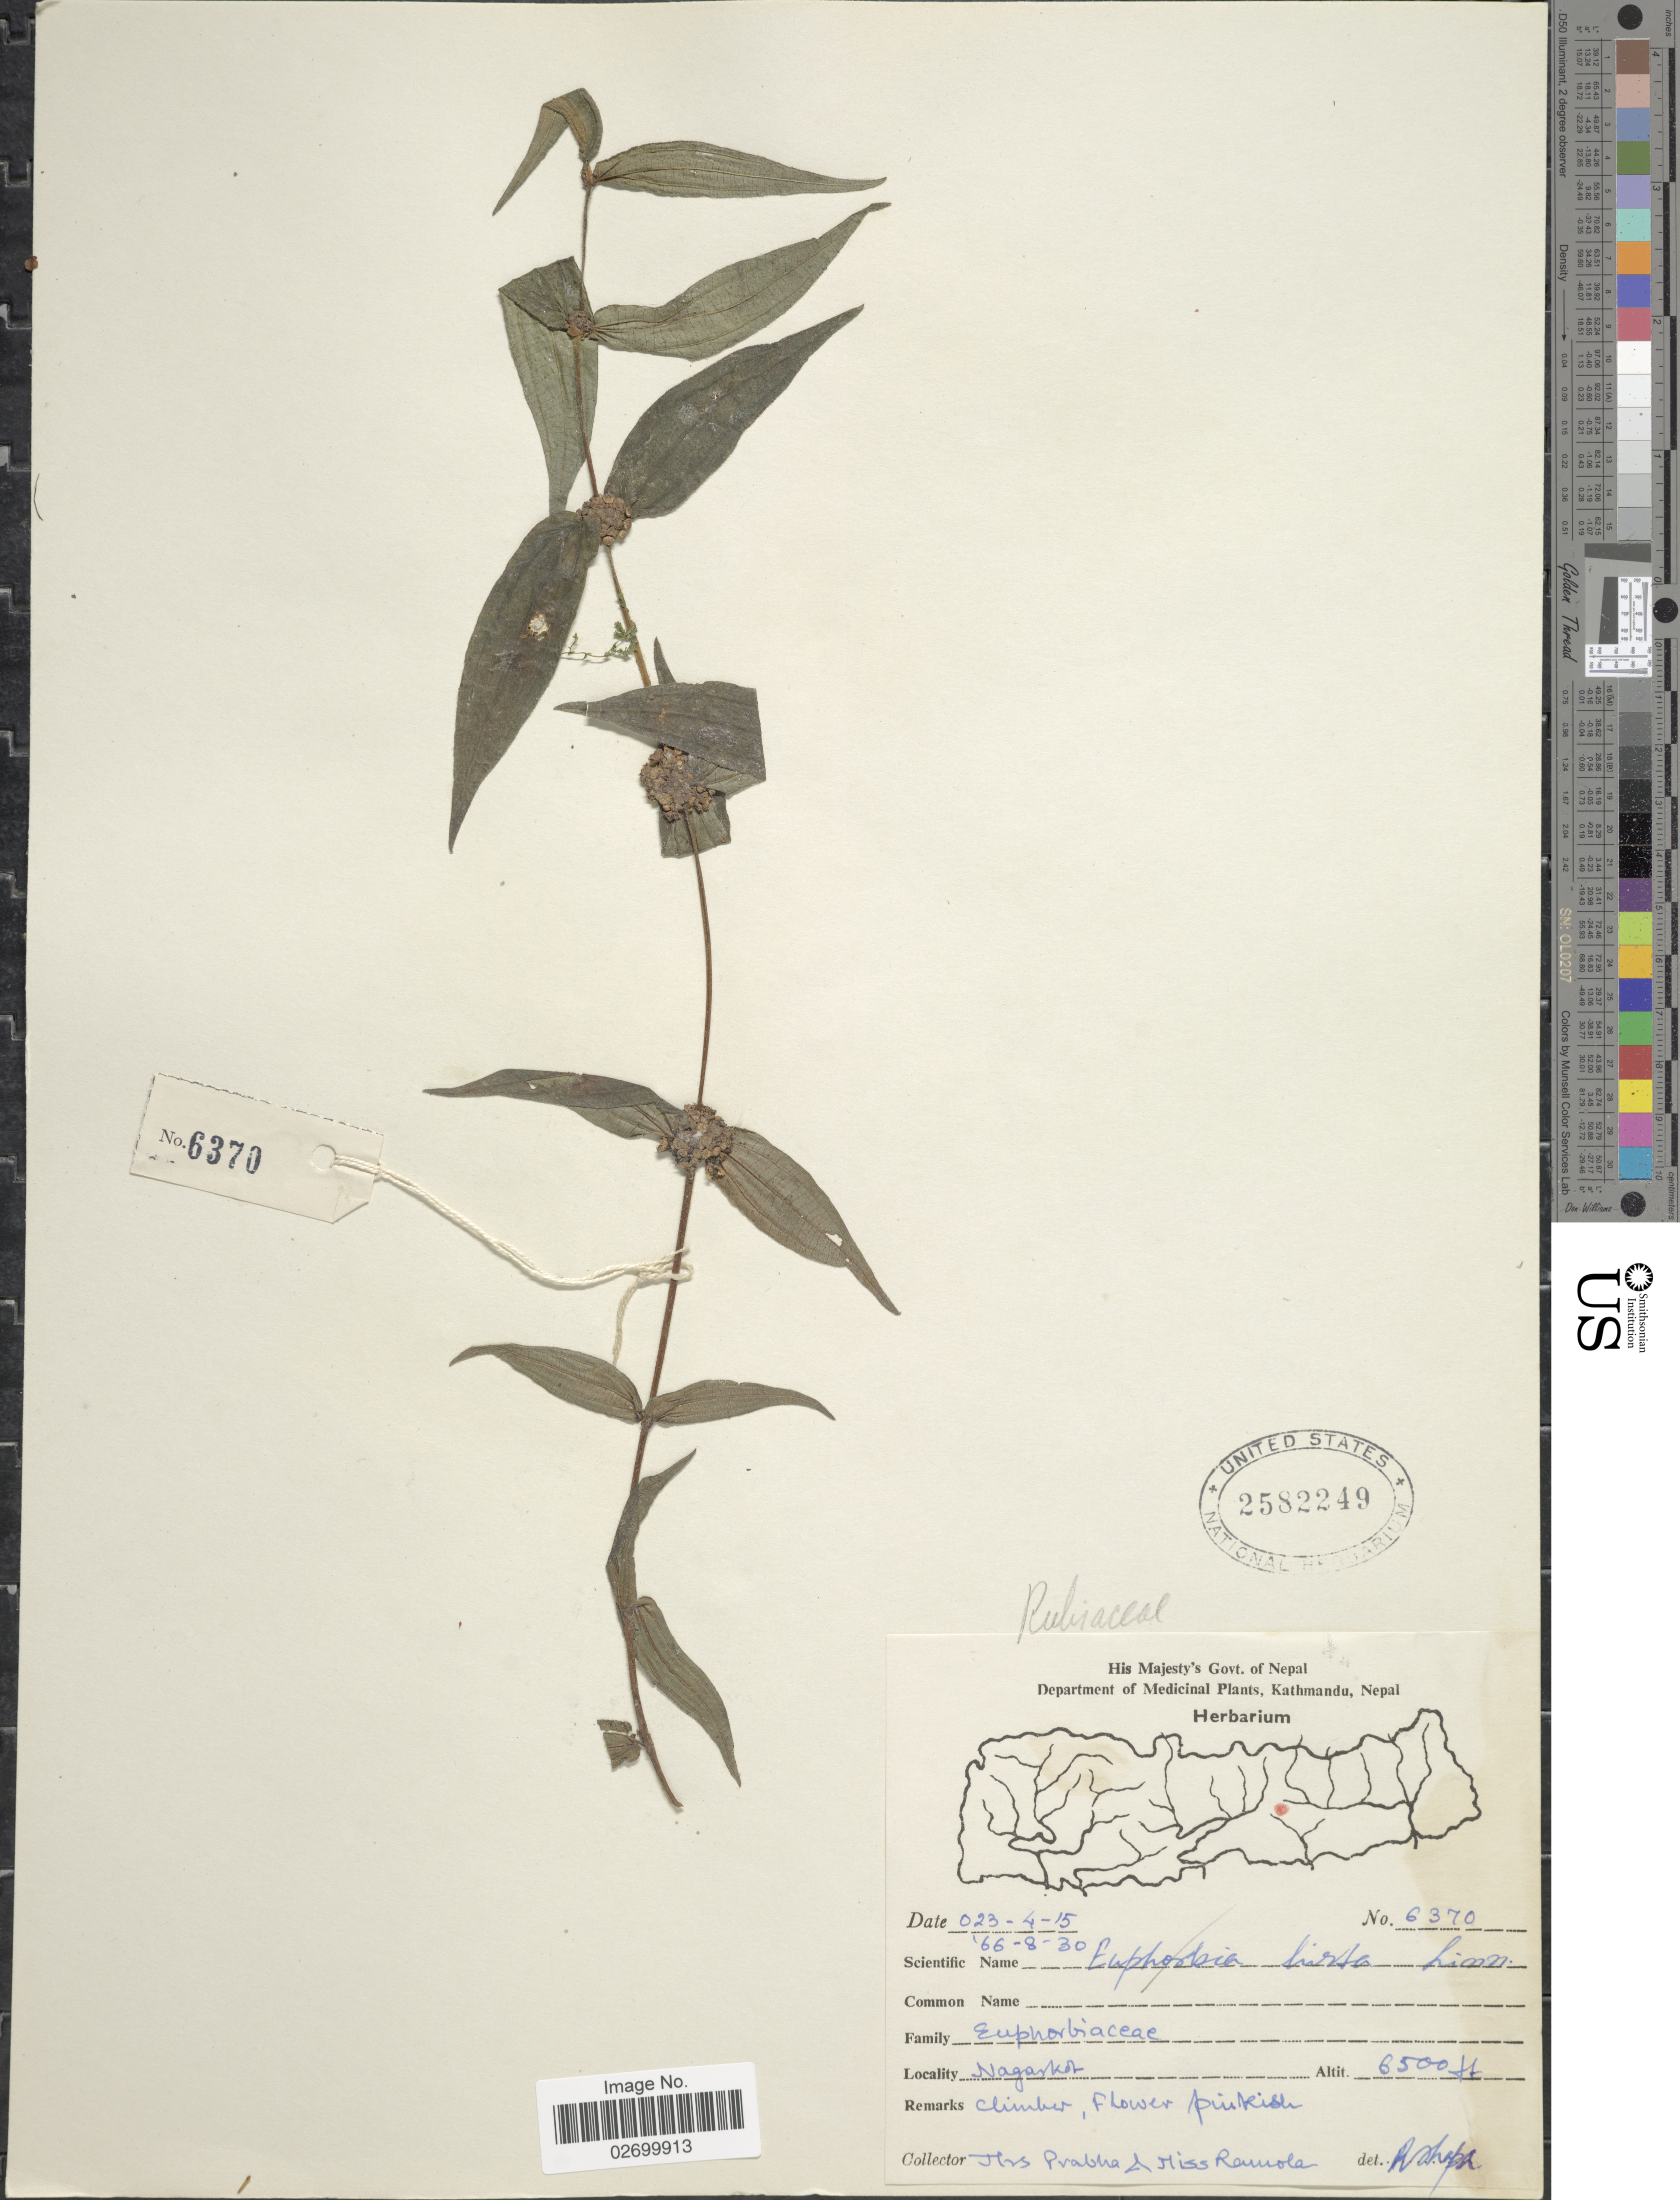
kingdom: Plantae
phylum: Tracheophyta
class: Magnoliopsida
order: Gentianales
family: Rubiaceae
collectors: P. Pradhan & R. Thapa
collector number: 6370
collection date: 1966-08-30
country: Nepal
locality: Nagarkot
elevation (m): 1981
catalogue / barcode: US 2582249